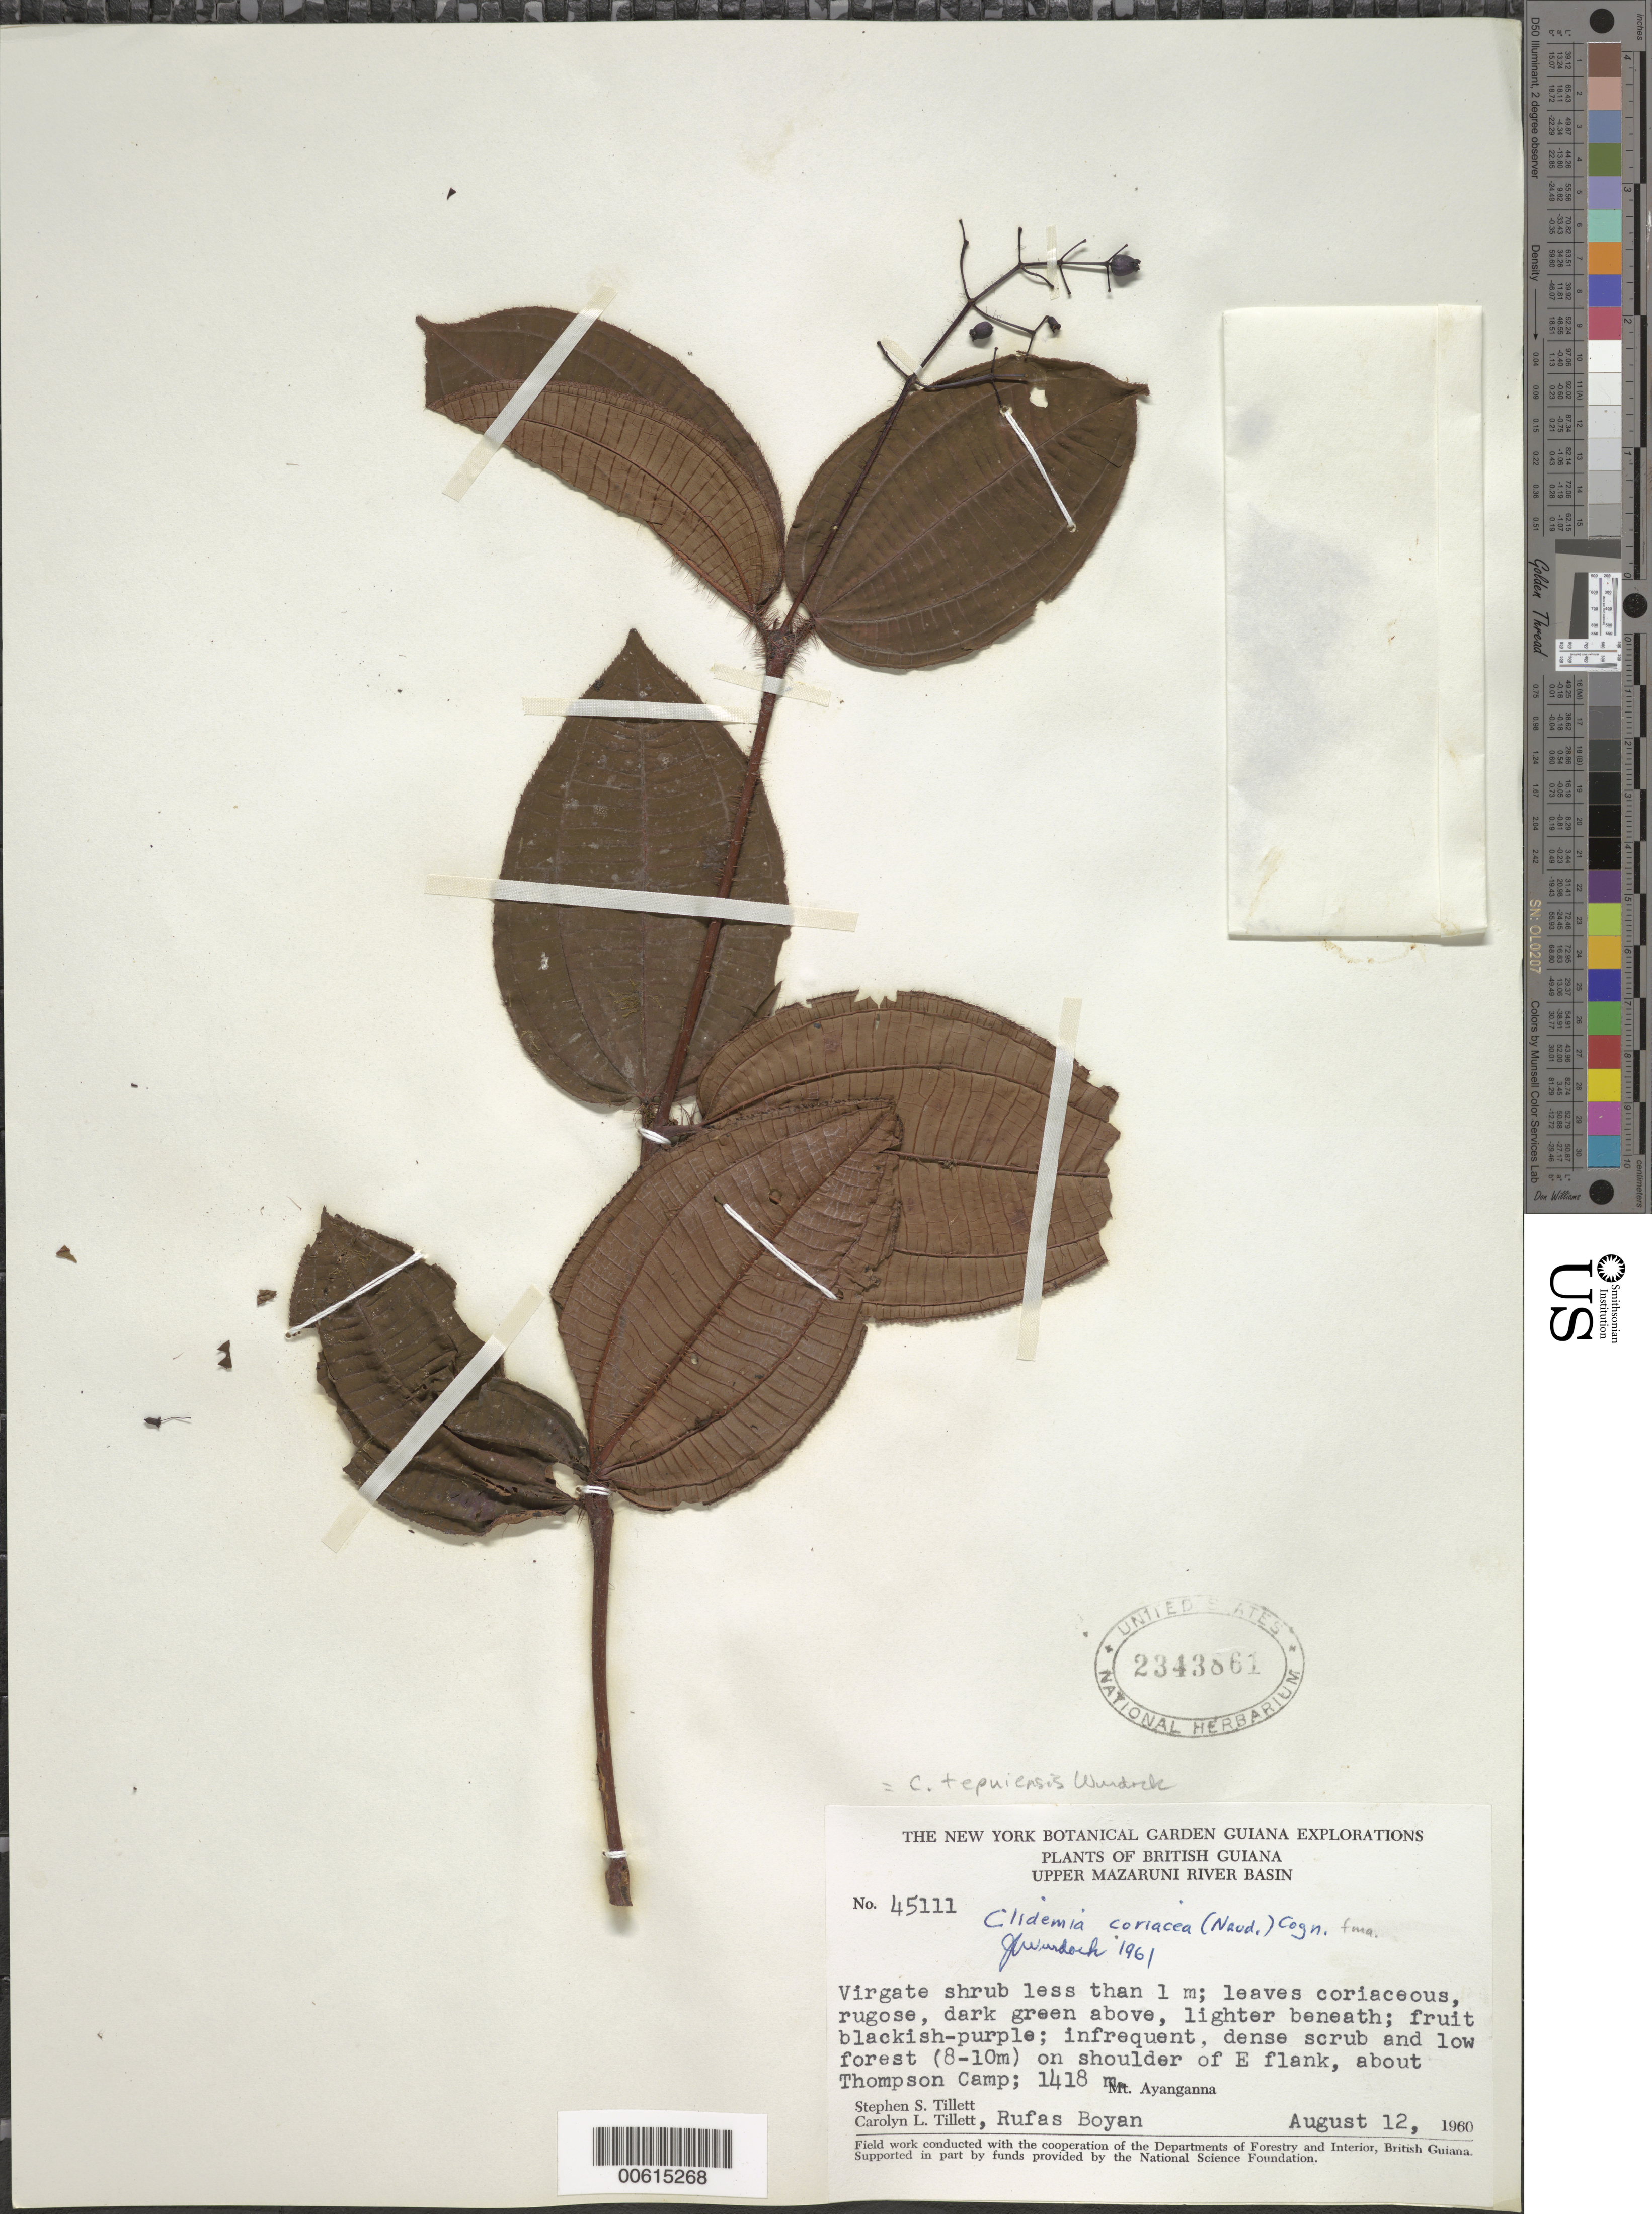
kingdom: Plantae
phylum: Tracheophyta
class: Magnoliopsida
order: Myrtales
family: Melastomataceae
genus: Clidemia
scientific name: Clidemia tepuiensis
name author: Wurdack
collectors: S. S. Tillett, C. L. Tillett & R. Boyan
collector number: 45111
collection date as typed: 12-Aug-60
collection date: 1960-08-12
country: Guyana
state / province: Cuyuni-Mazaruni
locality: Mt. Ayanganna, E flank, above Thompson Camp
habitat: Dense scrub and low forest on shoulder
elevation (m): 1418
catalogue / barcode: US 2343861